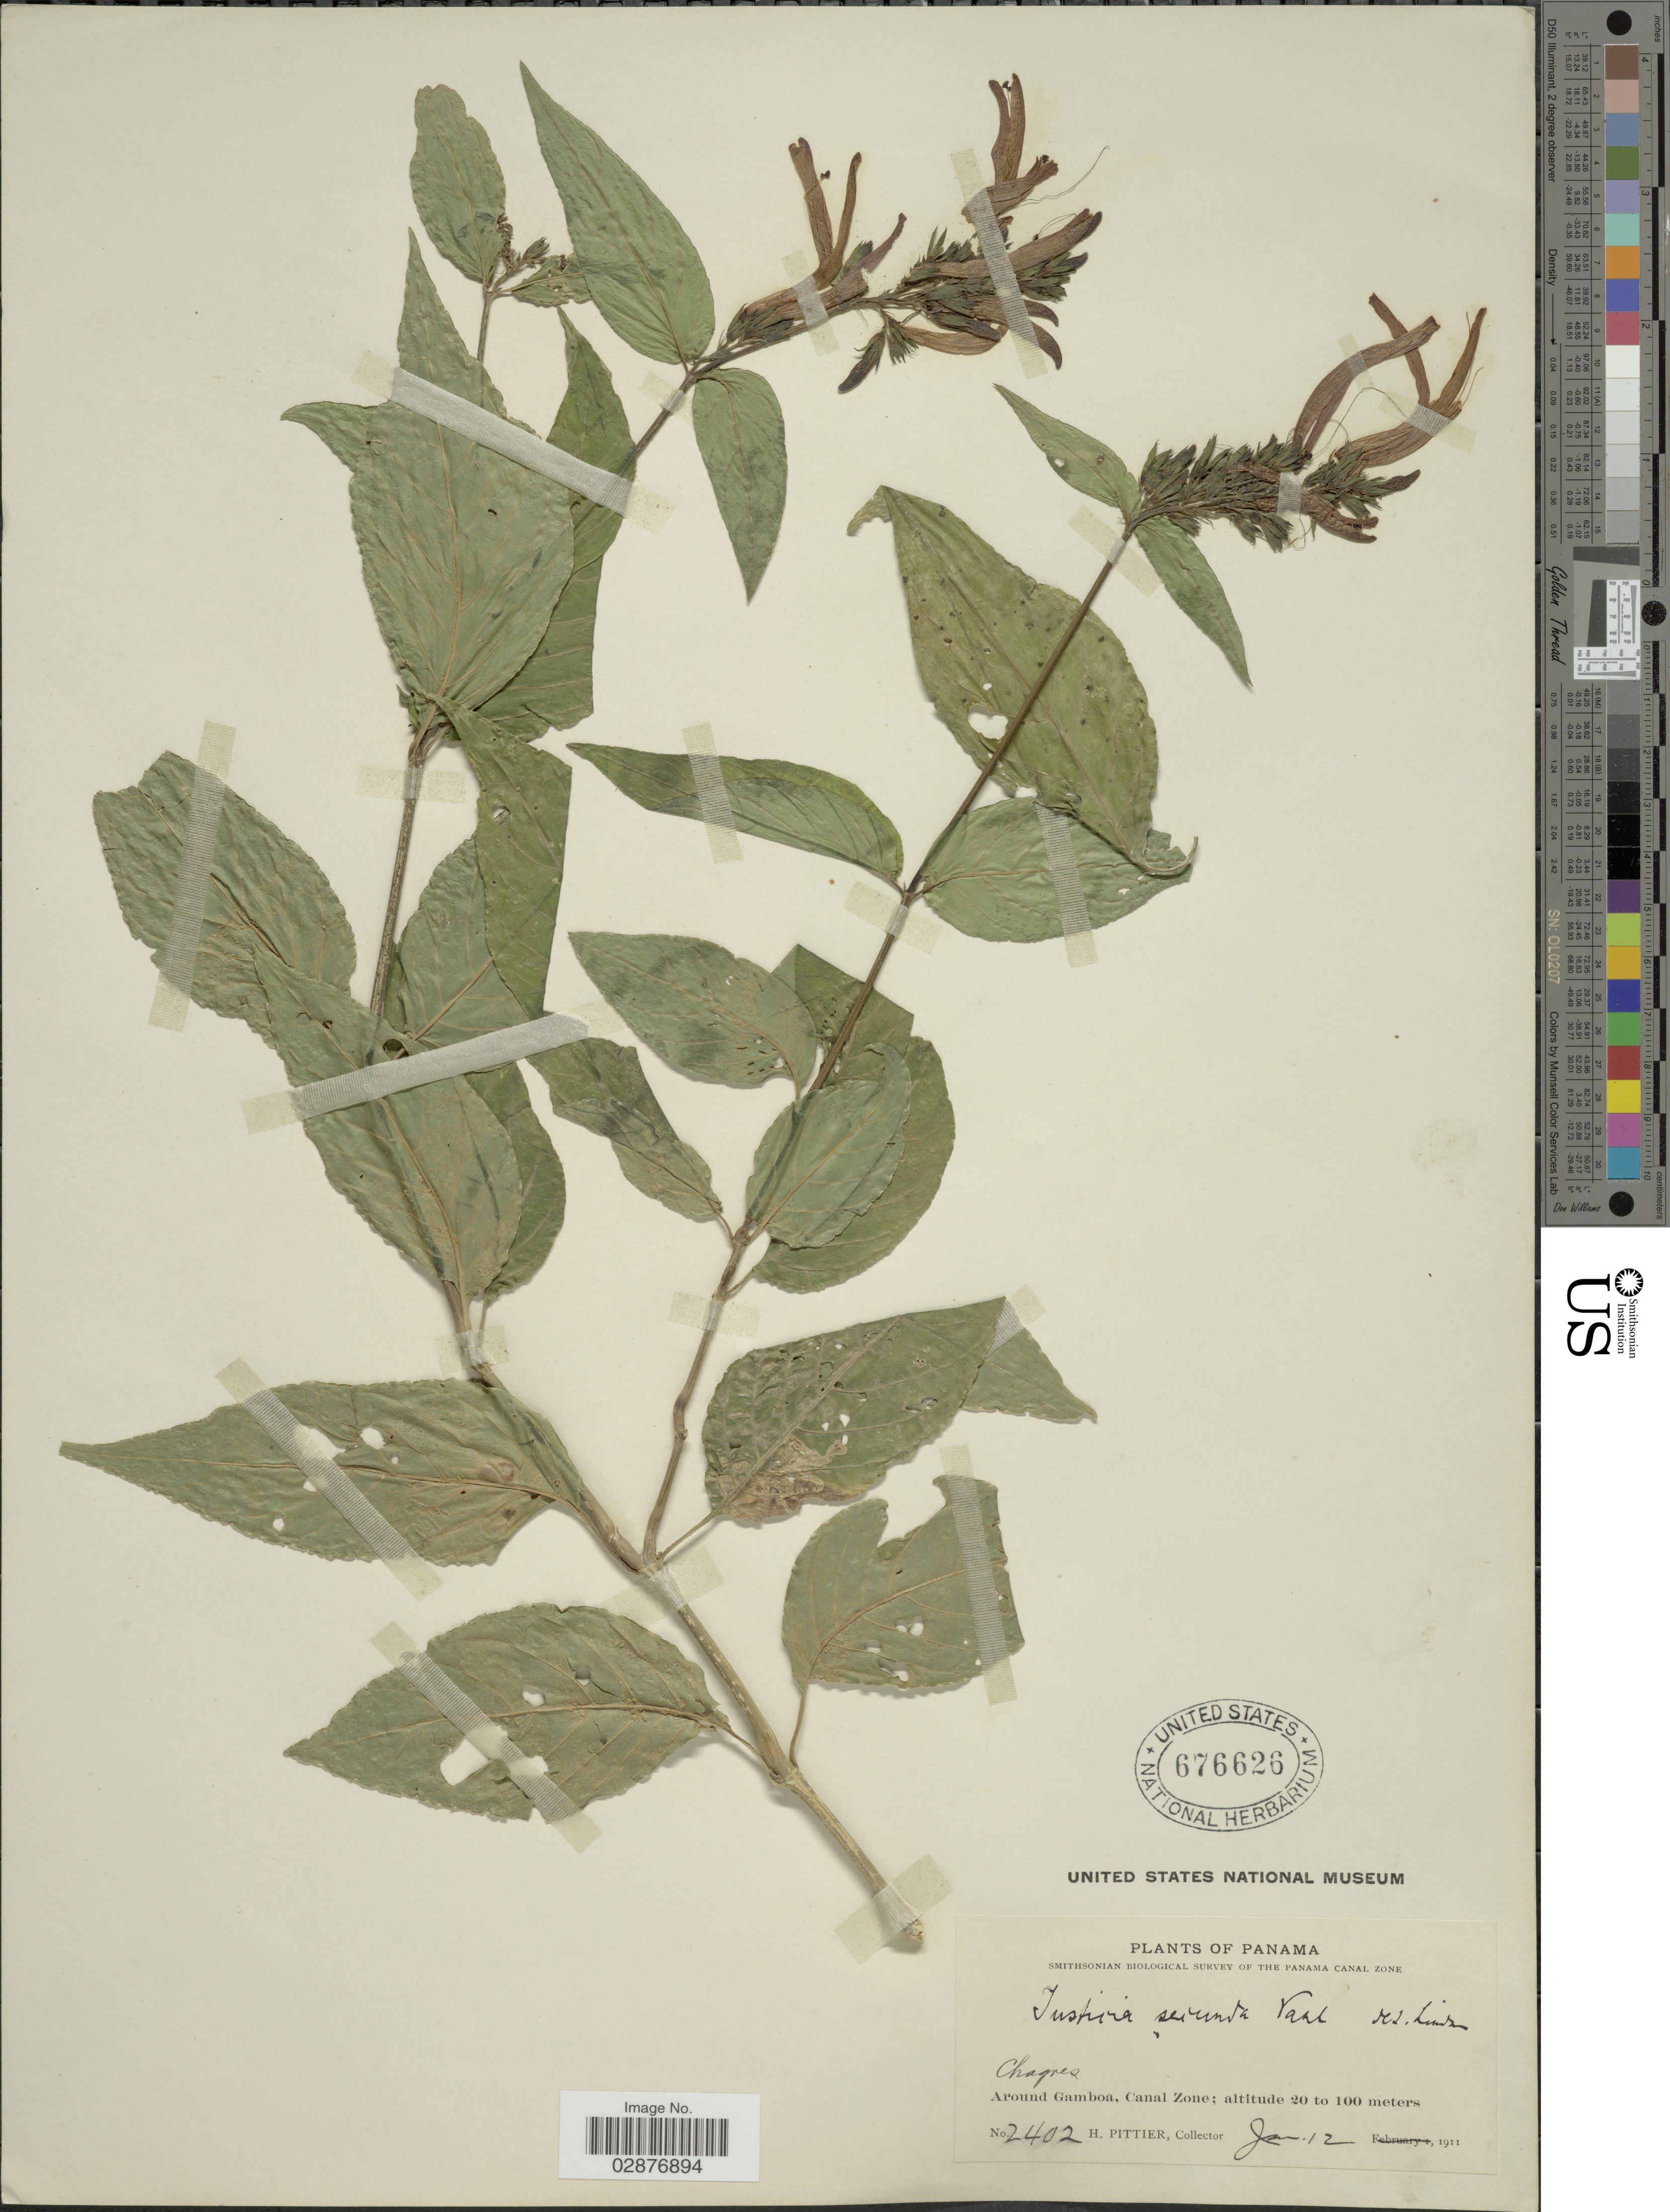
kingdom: Plantae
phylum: Tracheophyta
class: Magnoliopsida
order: Lamiales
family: Acanthaceae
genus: Justicia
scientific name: Justicia secunda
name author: Vahl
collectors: H. F. Pittier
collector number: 2402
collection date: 1961-01-12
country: Panama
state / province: Colón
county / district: Canal Zone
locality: Chagres, Around Gamboa, Canal Zone.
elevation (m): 20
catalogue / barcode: US 676626